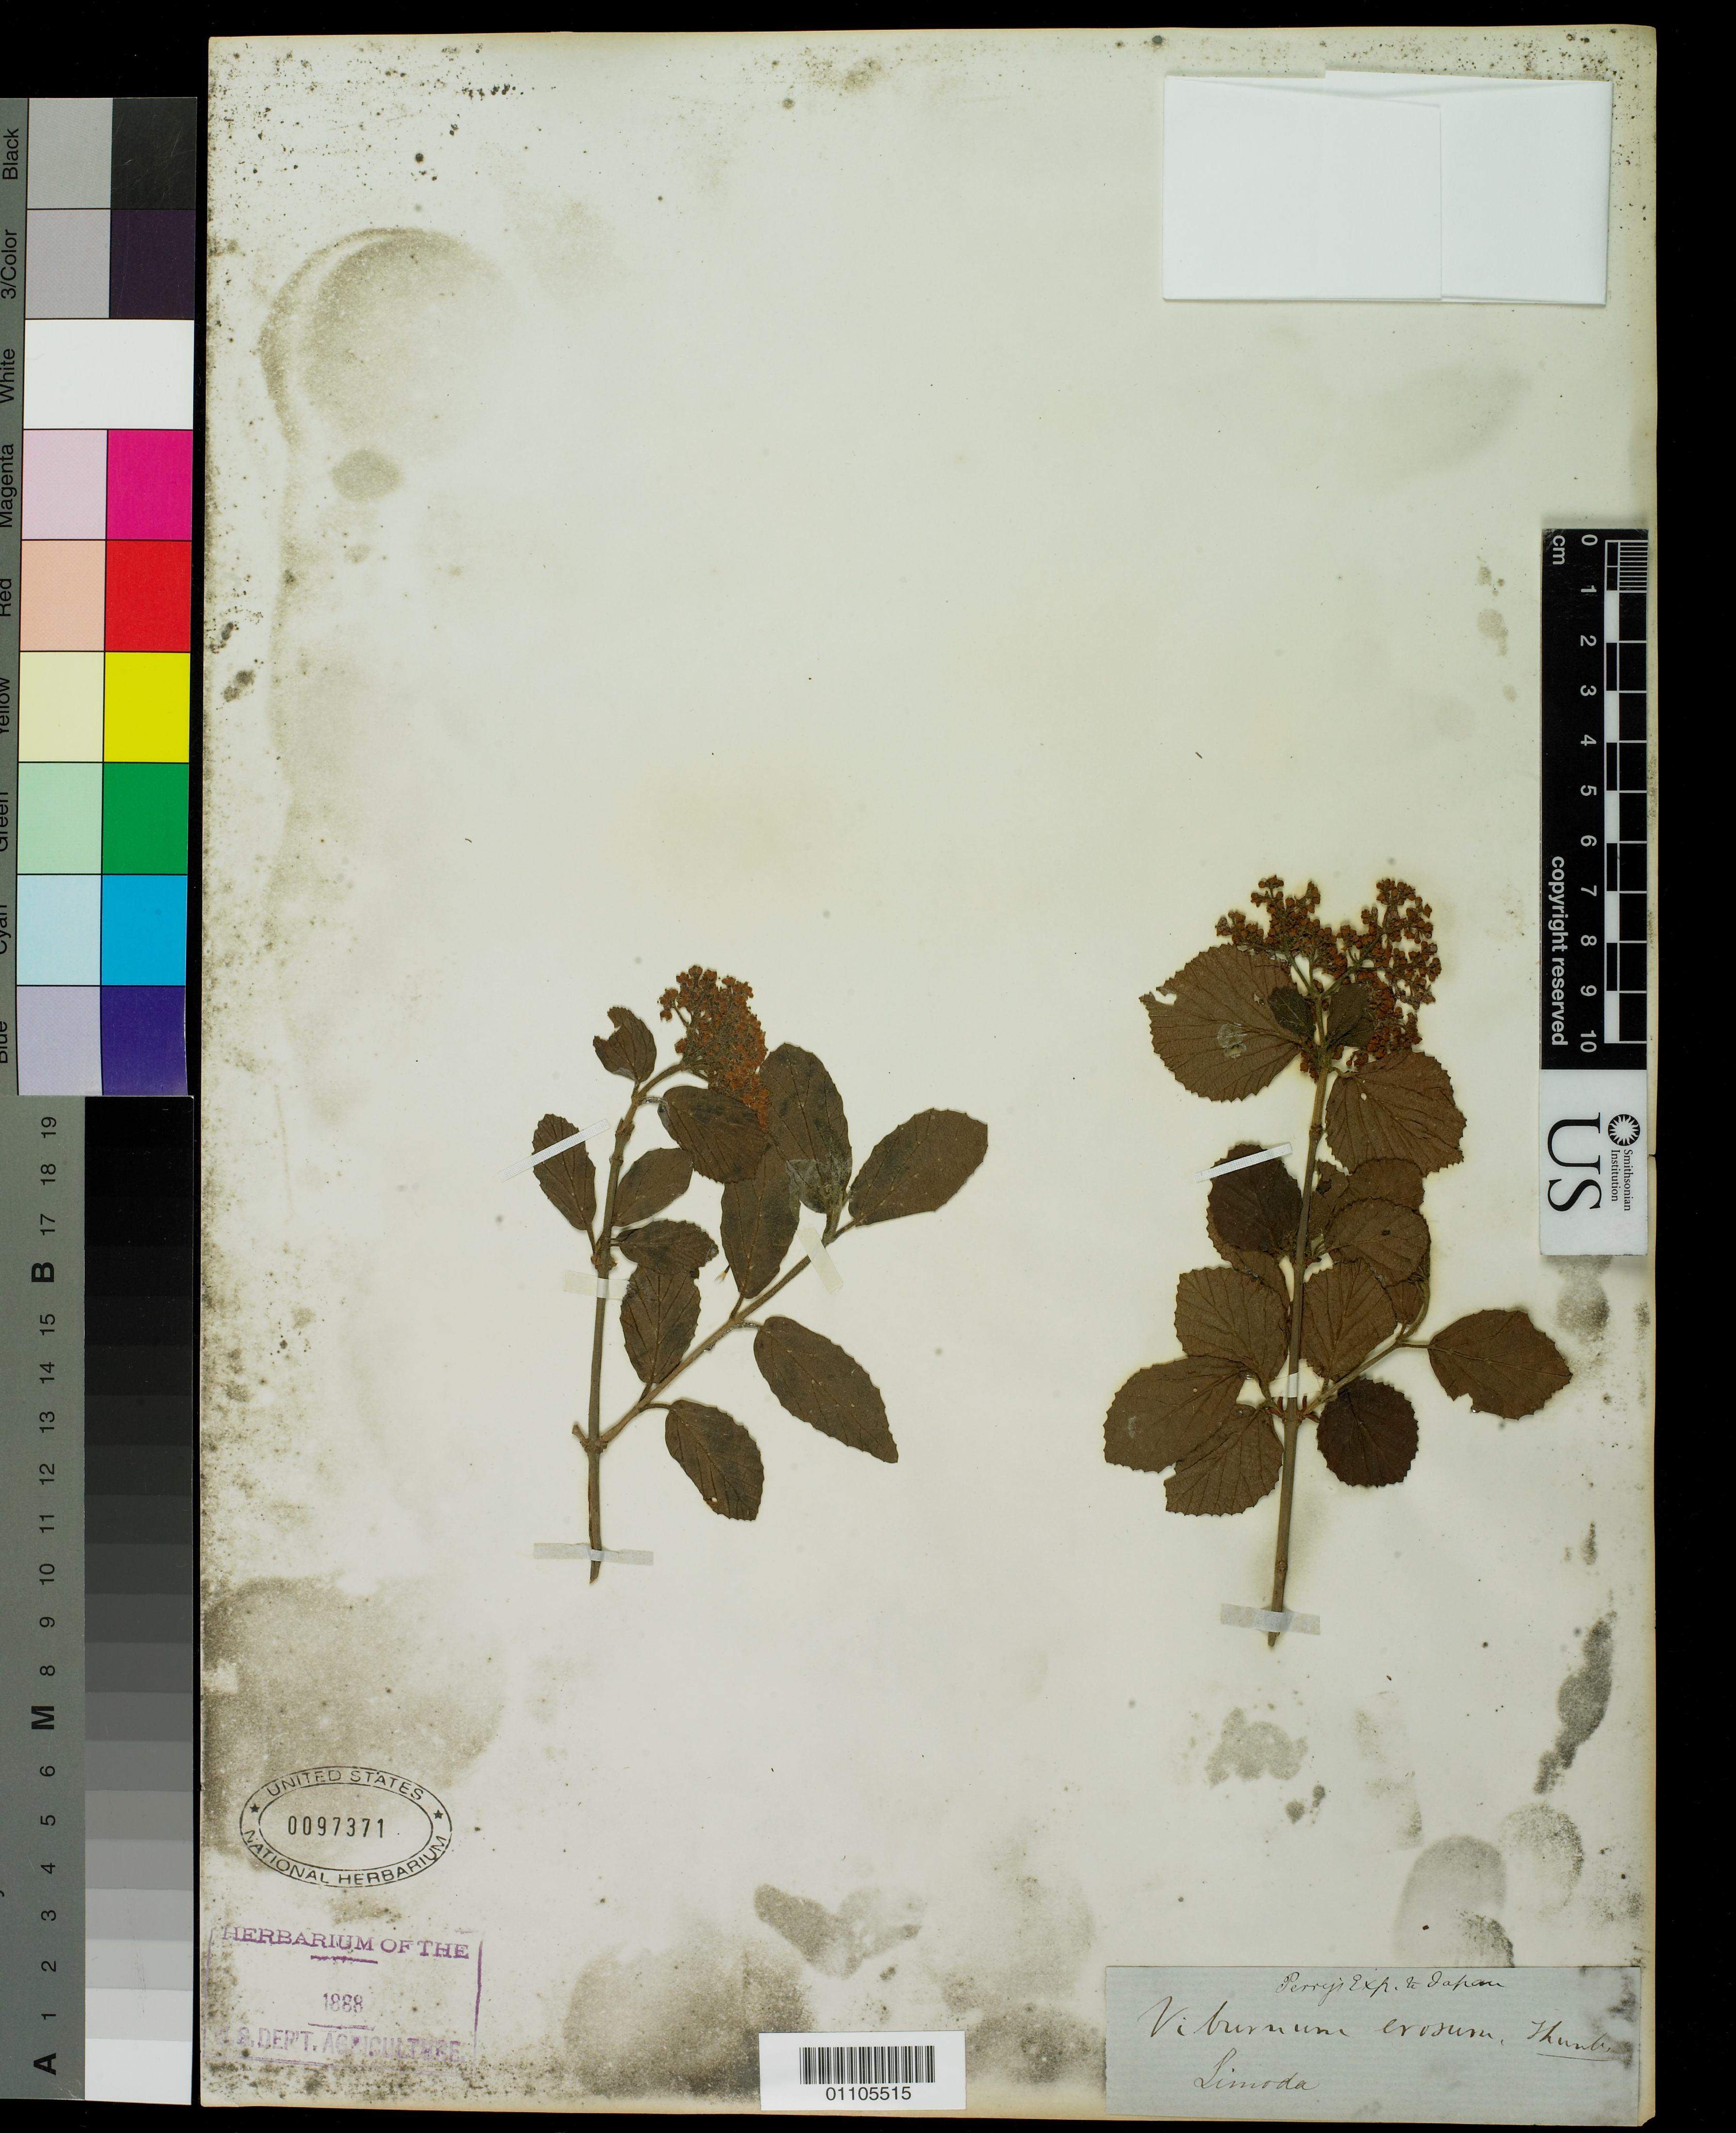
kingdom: Plantae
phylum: Tracheophyta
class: Magnoliopsida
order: Dipsacales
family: Viburnaceae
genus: Viburnum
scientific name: Viburnum wrightii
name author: Miq.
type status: Possible Syntype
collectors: Perry Exped.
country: Japan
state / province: Sizuoka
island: Honshu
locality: Simoda [=Shimoda]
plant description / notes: Specimen originally annotated as Viburnum erosum Thunb. [A. Gray script]. Dubiously a type specimen of V. wrightii but Miquel cites “V. erosum A. Gray in Perry Exp. p. 313.” where Gray cites Simoda specimen.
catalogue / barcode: US 97371